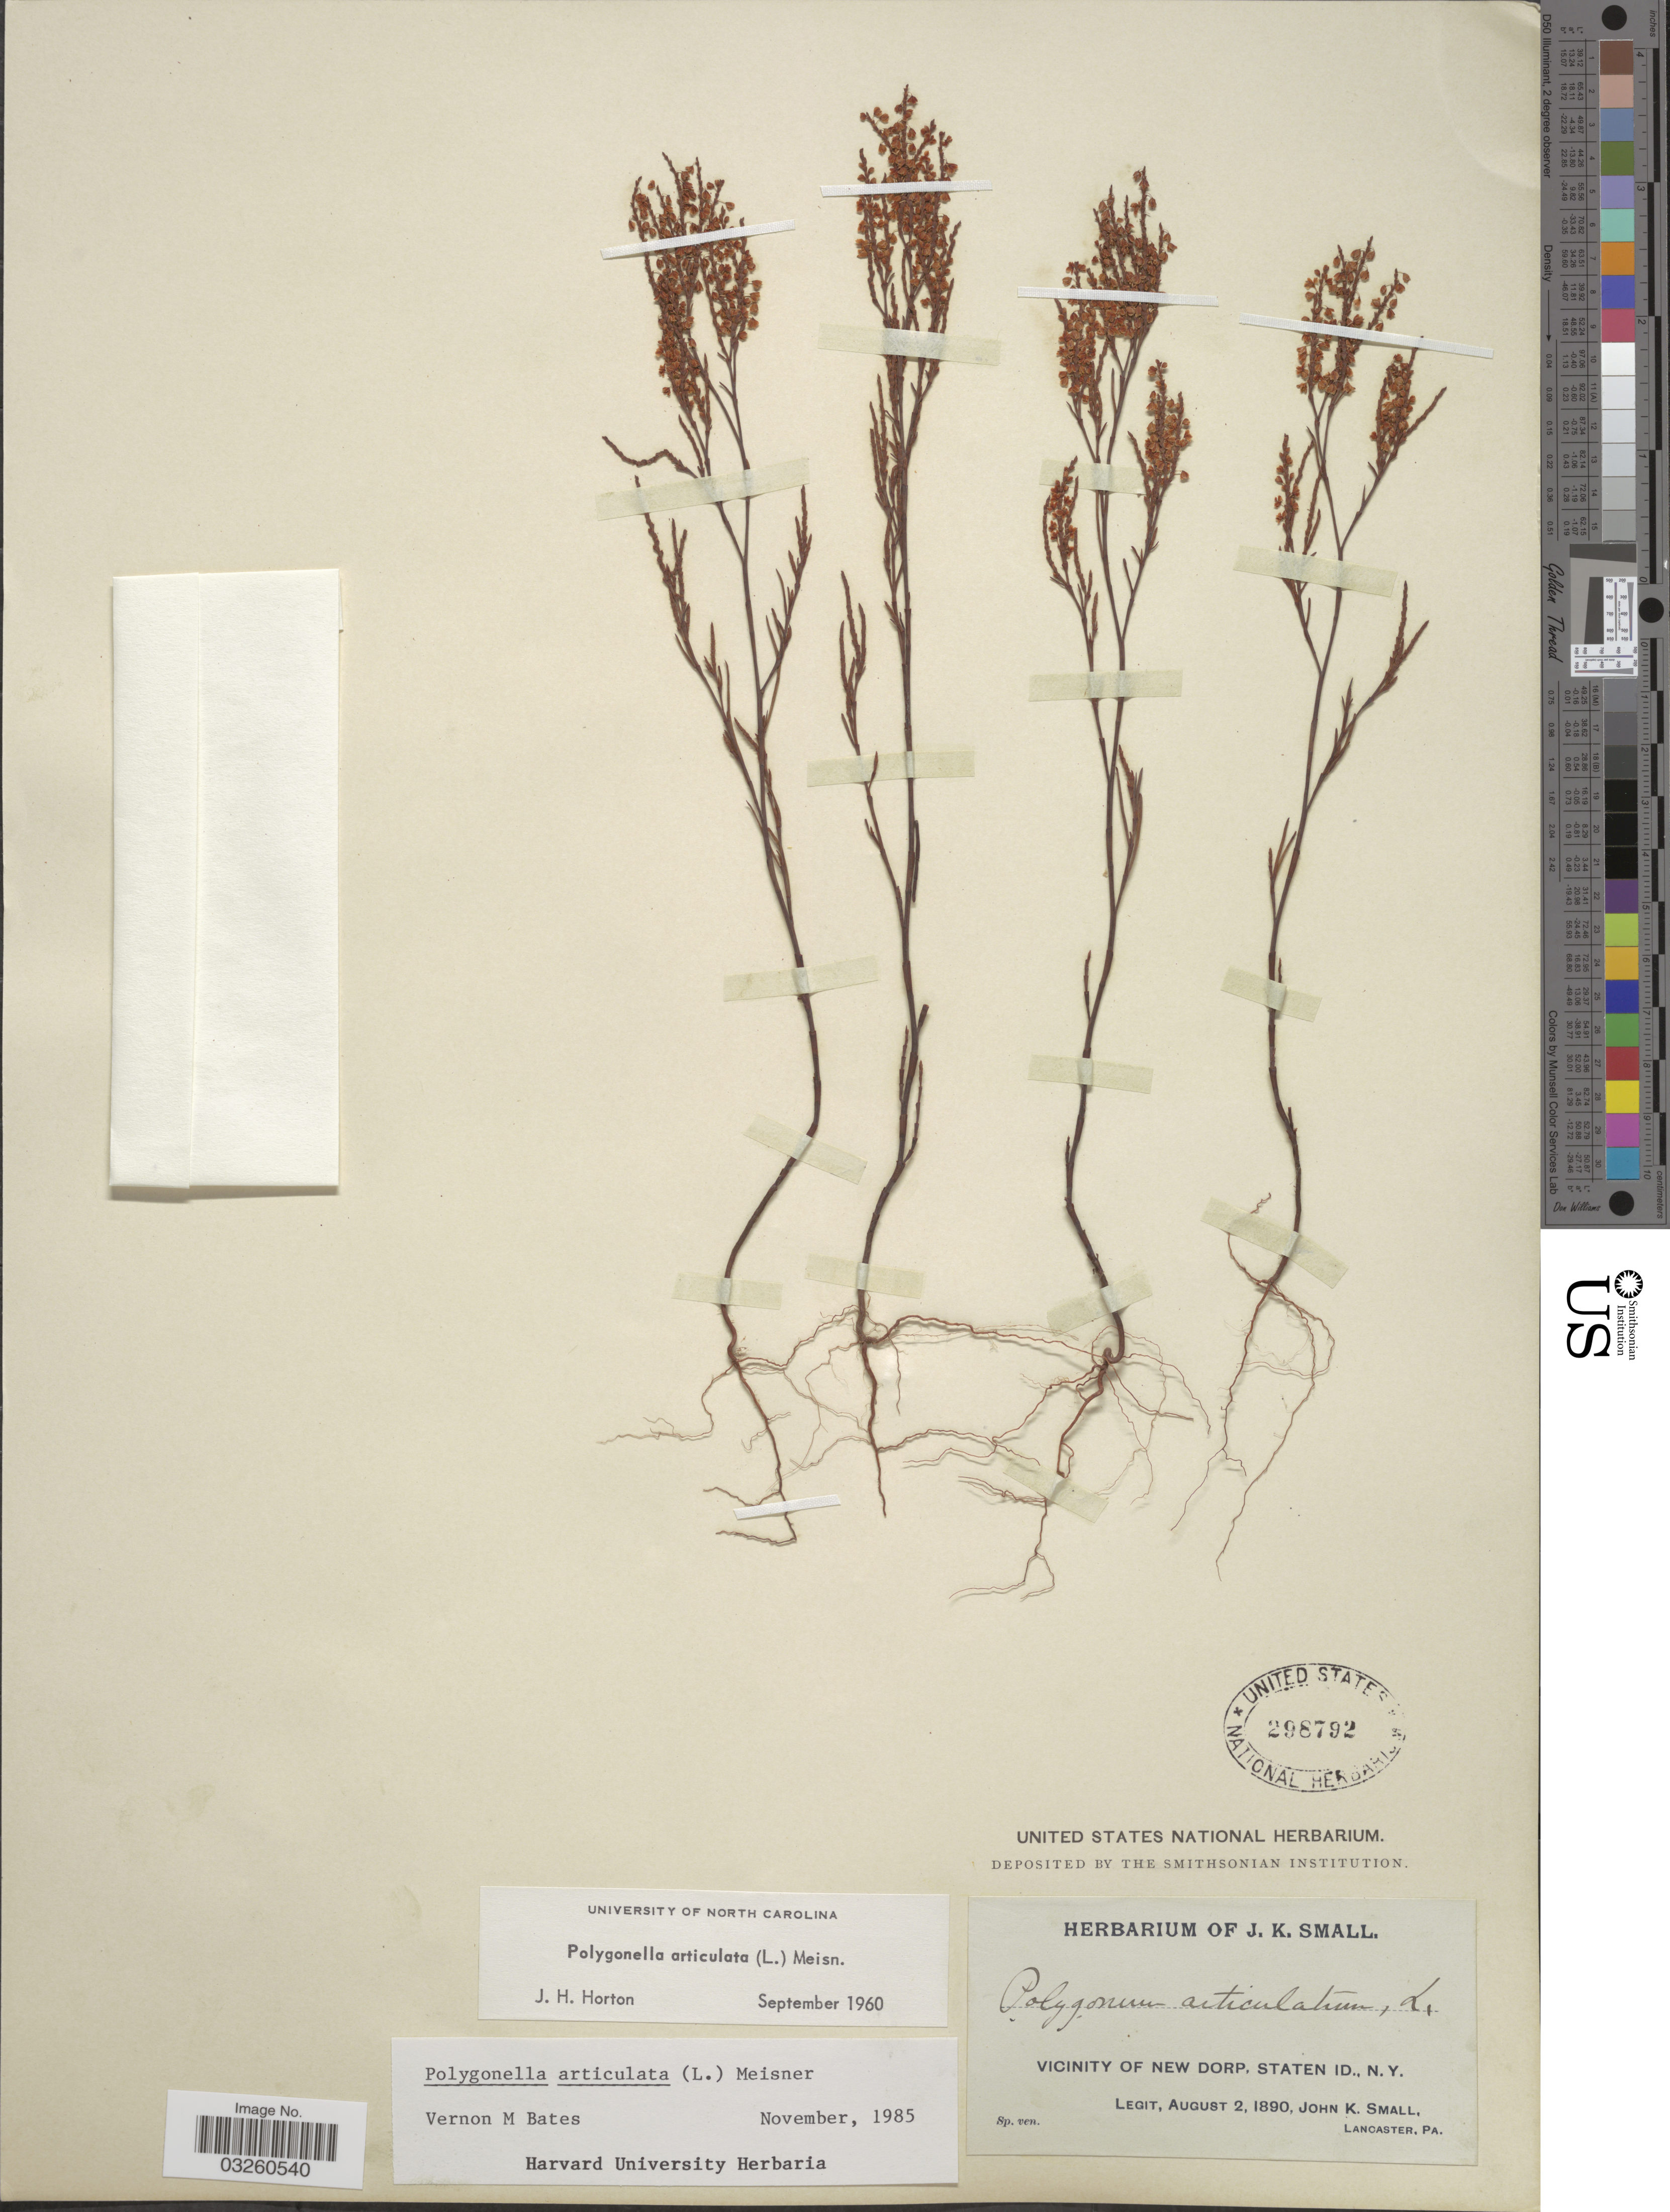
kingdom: Plantae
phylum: Tracheophyta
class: Magnoliopsida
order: Caryophyllales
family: Polygonaceae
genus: Polygonella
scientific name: Polygonella articulata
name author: (L.) Meisn.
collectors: J. K. Small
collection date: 1890-08-02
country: United States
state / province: New York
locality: Vicinity of New Dorp, Staten Id., N.Y.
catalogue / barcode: US 298792